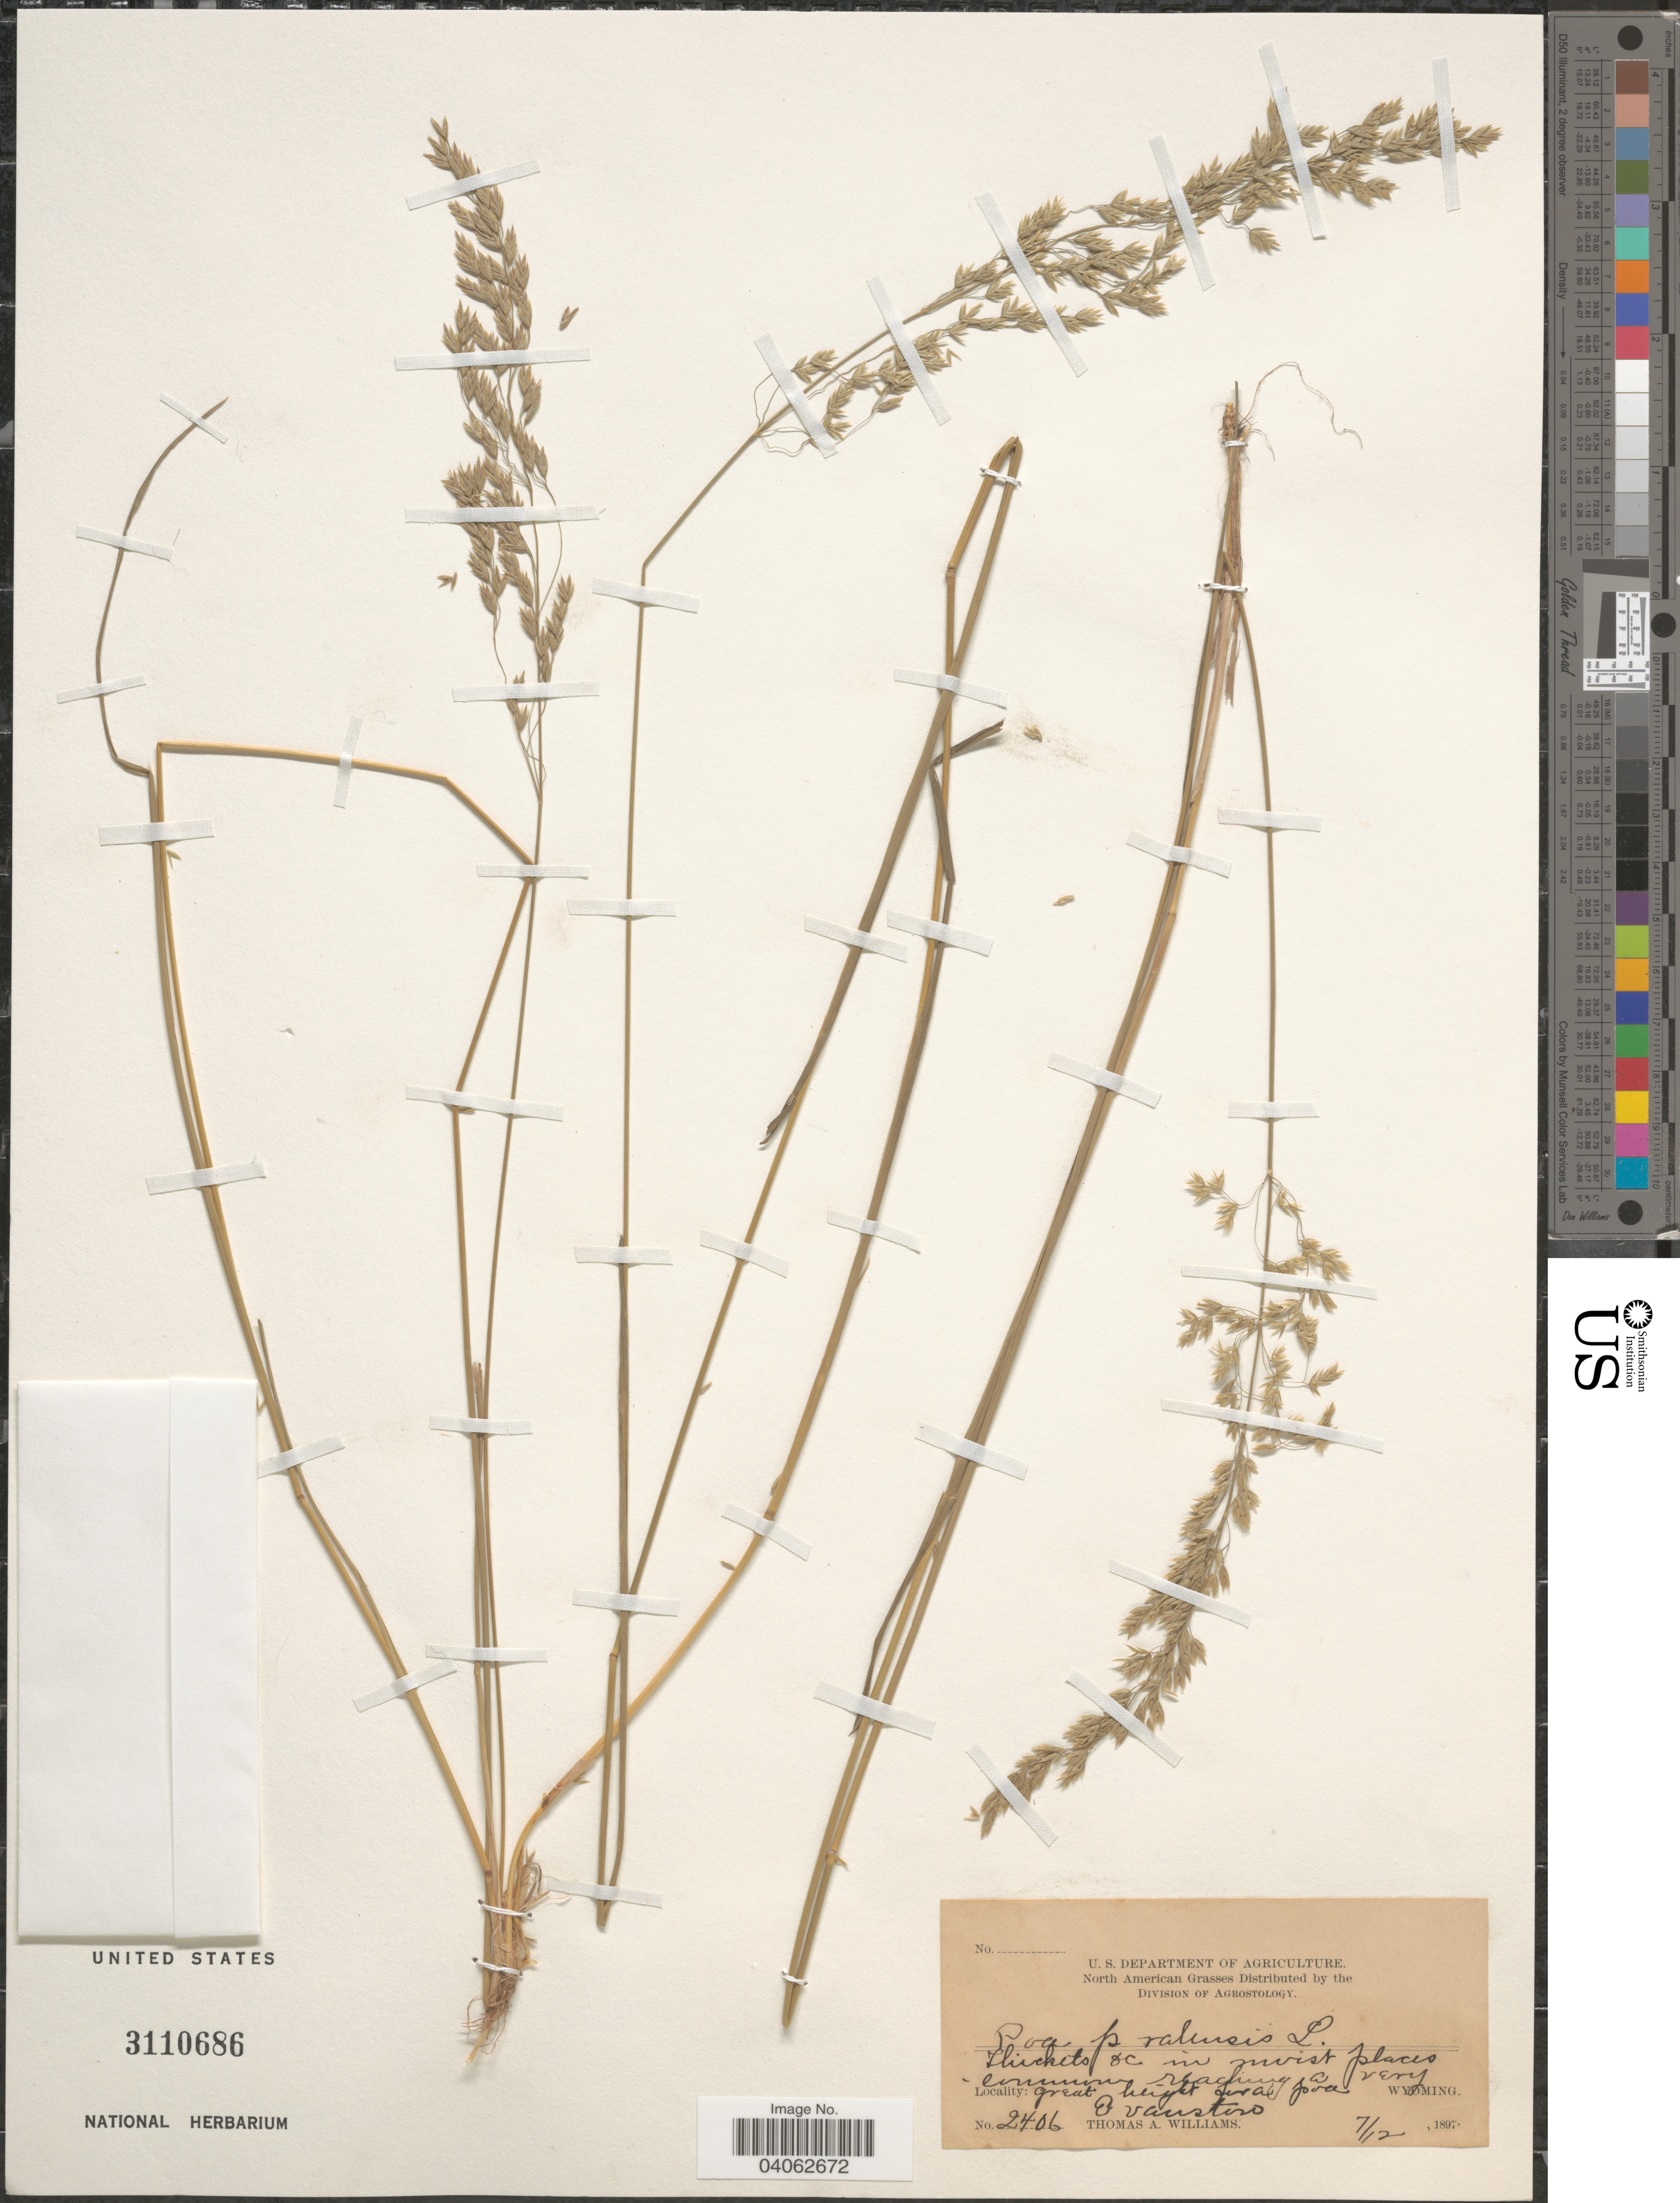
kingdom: Plantae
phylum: Tracheophyta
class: Liliopsida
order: Poales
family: Poaceae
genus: Poa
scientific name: Poa pratensis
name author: L.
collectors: T. A. Williams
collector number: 2406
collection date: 1897-07-12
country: United States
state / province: Wyoming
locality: Evanston.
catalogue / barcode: US 3100686